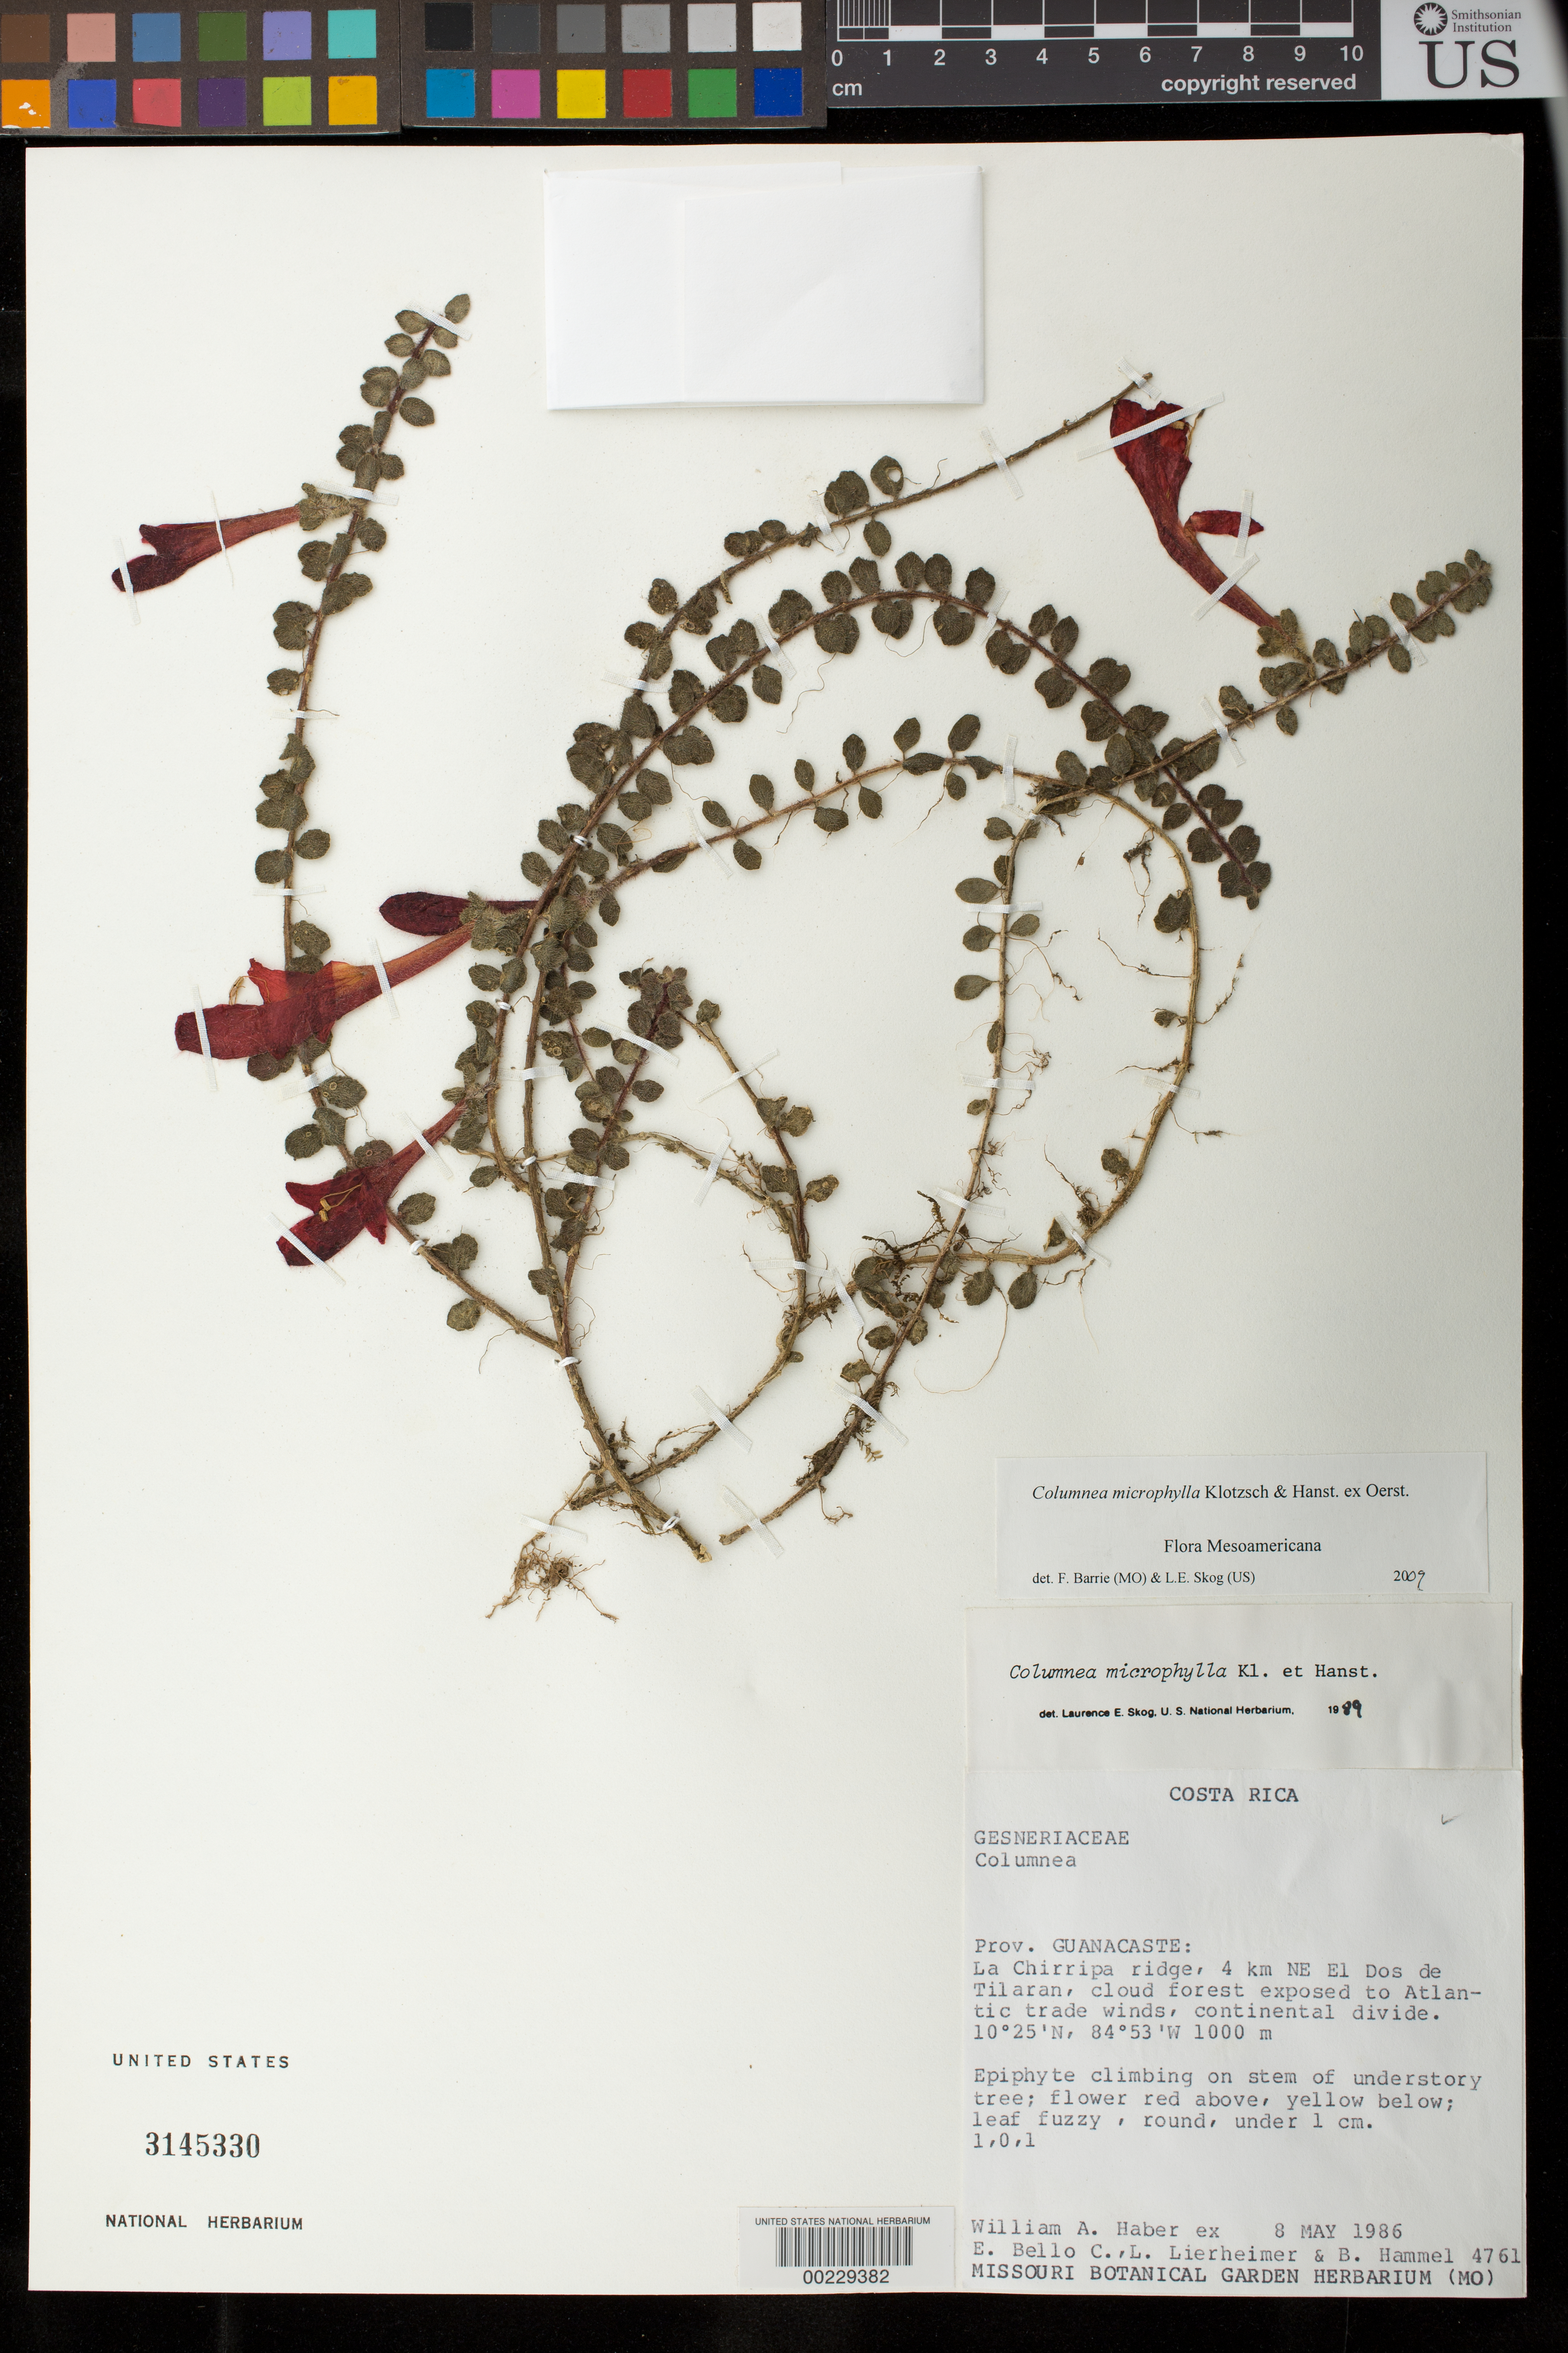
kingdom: Plantae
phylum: Tracheophyta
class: Magnoliopsida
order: Lamiales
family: Gesneriaceae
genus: Columnea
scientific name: Columnea microphylla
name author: Klotzsch & Hanst. ex Oerst.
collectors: W. A. Haber & et al.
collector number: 4761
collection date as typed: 08 May 1986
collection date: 1986-05-08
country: Costa Rica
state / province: Guanacaste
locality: La Chirripa ridge, 4 km NE El Dos de Tilaran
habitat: Cloud forest exposed to Atlantic trade winds, continental divide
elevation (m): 1000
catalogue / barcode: US 3145330